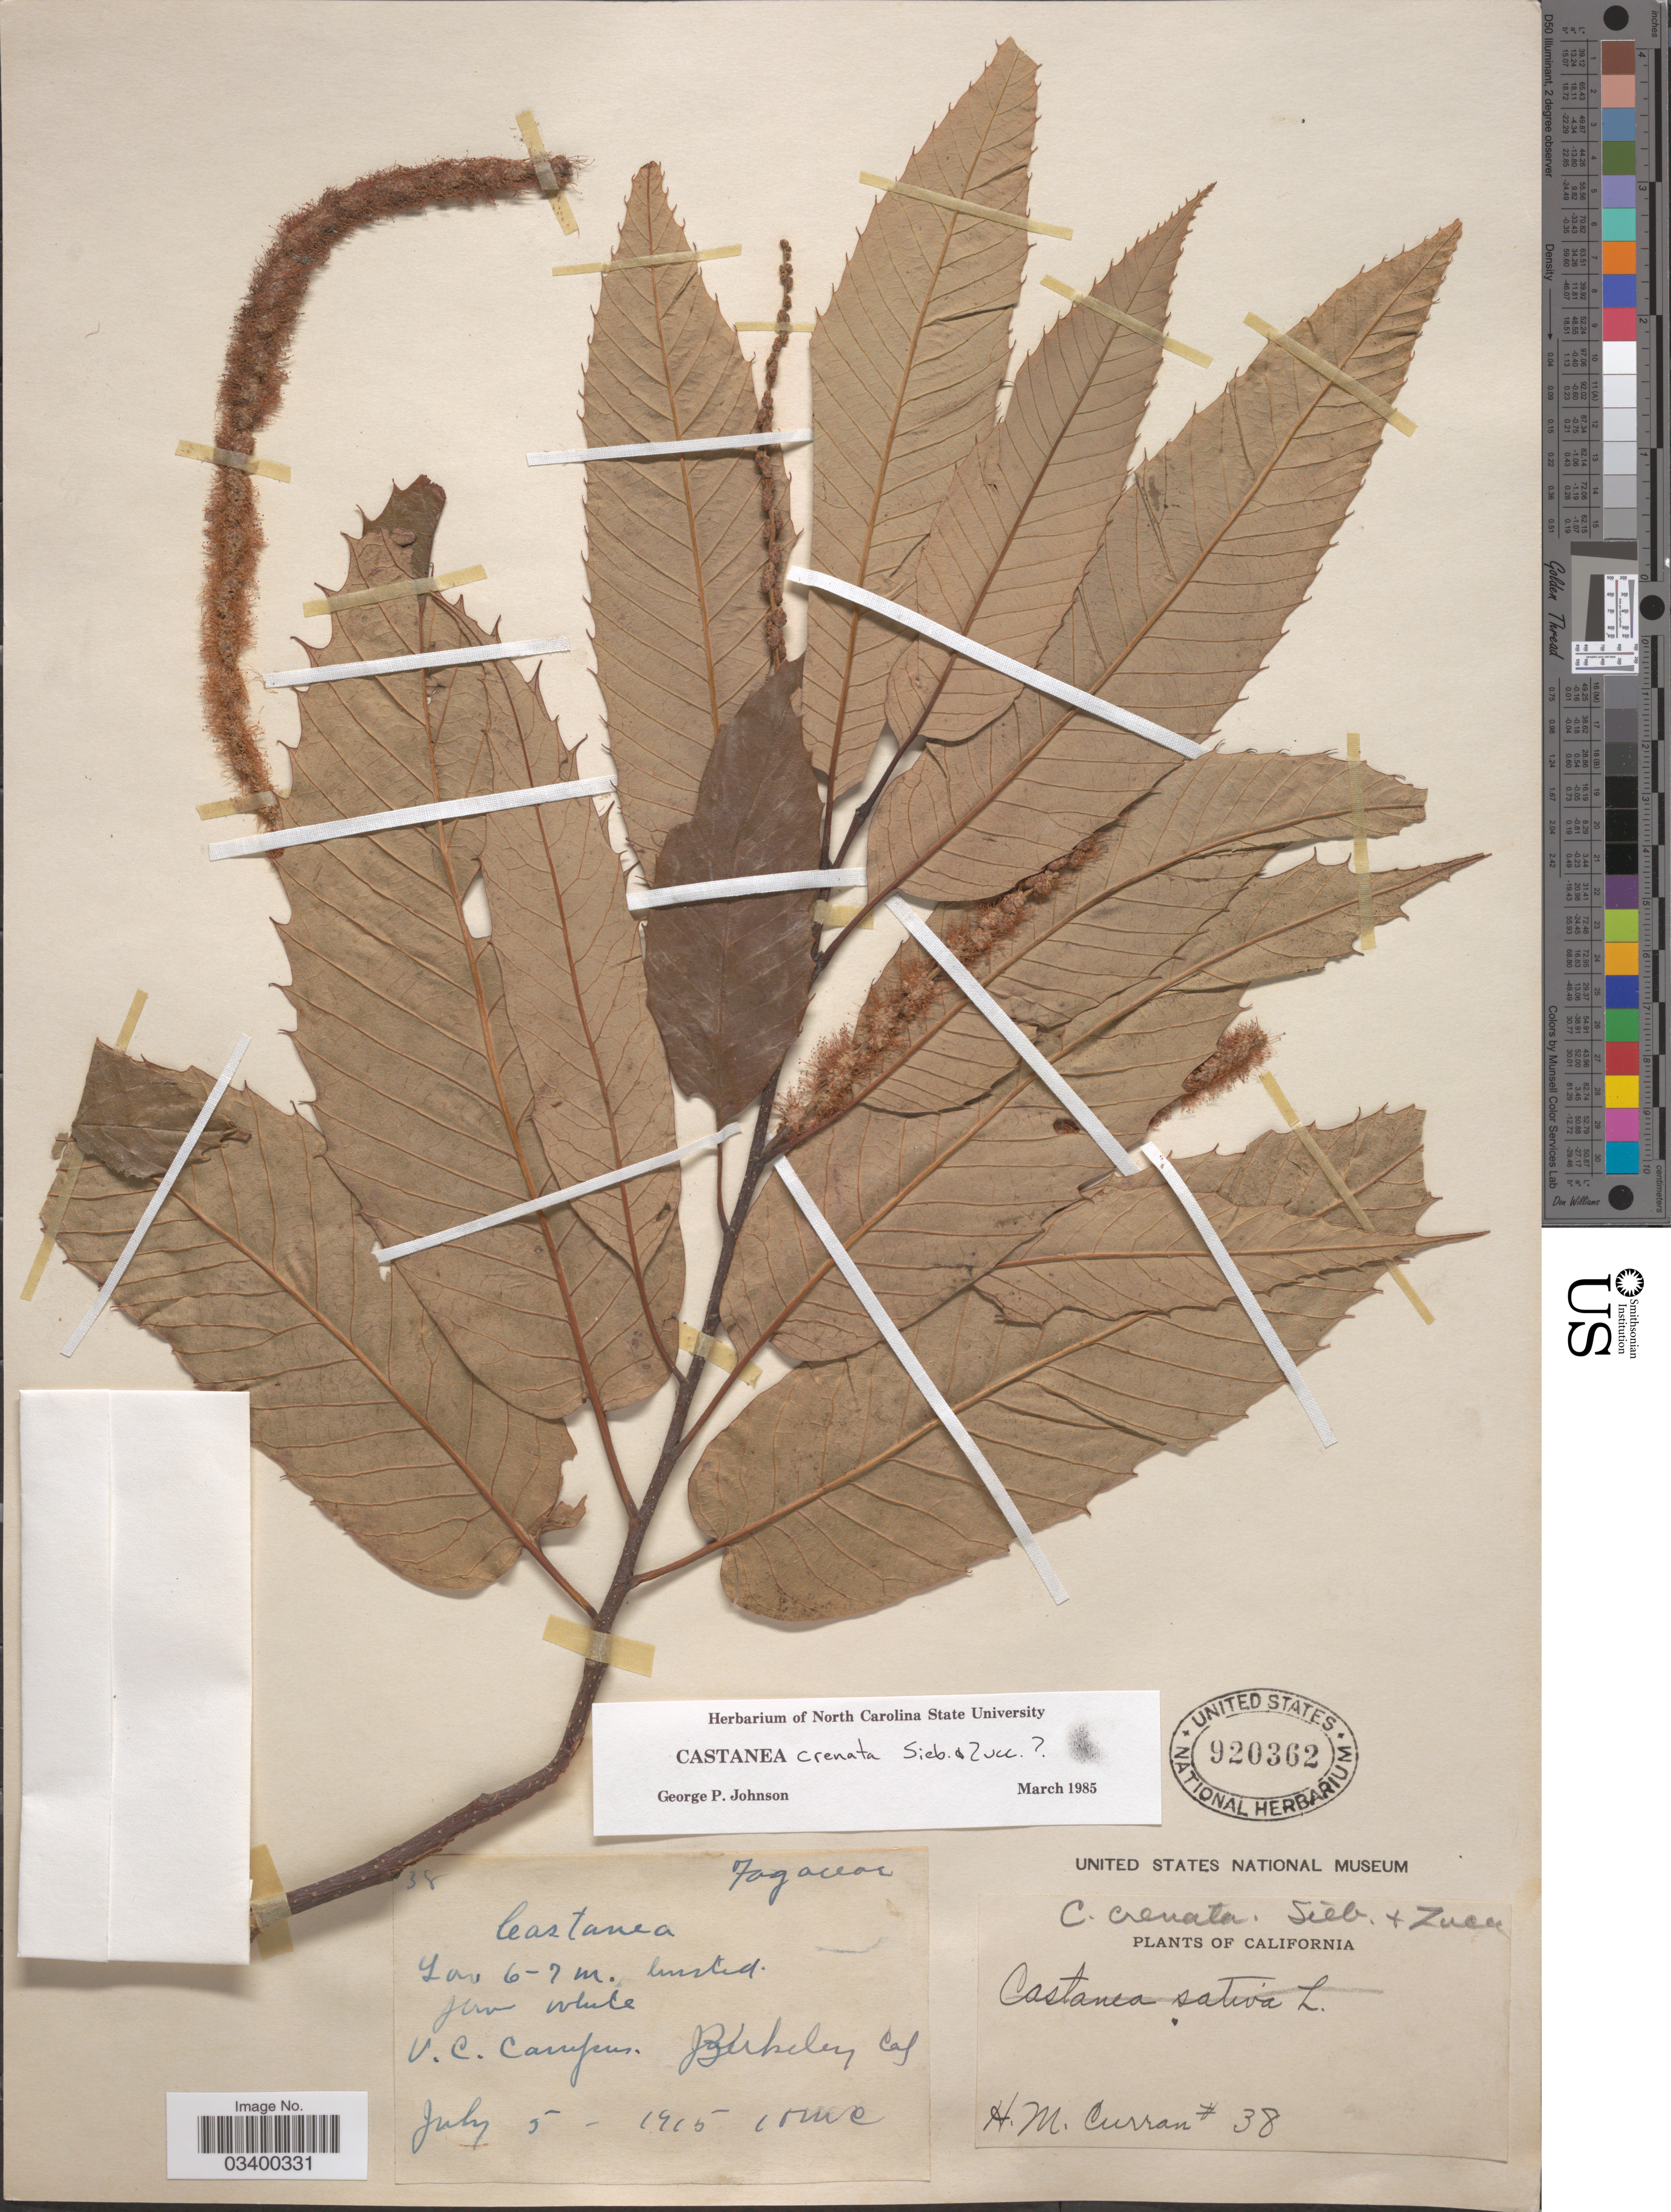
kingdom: Plantae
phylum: Tracheophyta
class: Magnoliopsida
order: Fagales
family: Fagaceae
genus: Castanea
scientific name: Castanea crenata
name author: Siebold & Zucc.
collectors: H. M. Curran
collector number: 38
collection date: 1915-07-05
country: United States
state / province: California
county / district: Alameda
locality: U. C. Campus. Berkeley.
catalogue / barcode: US 920362